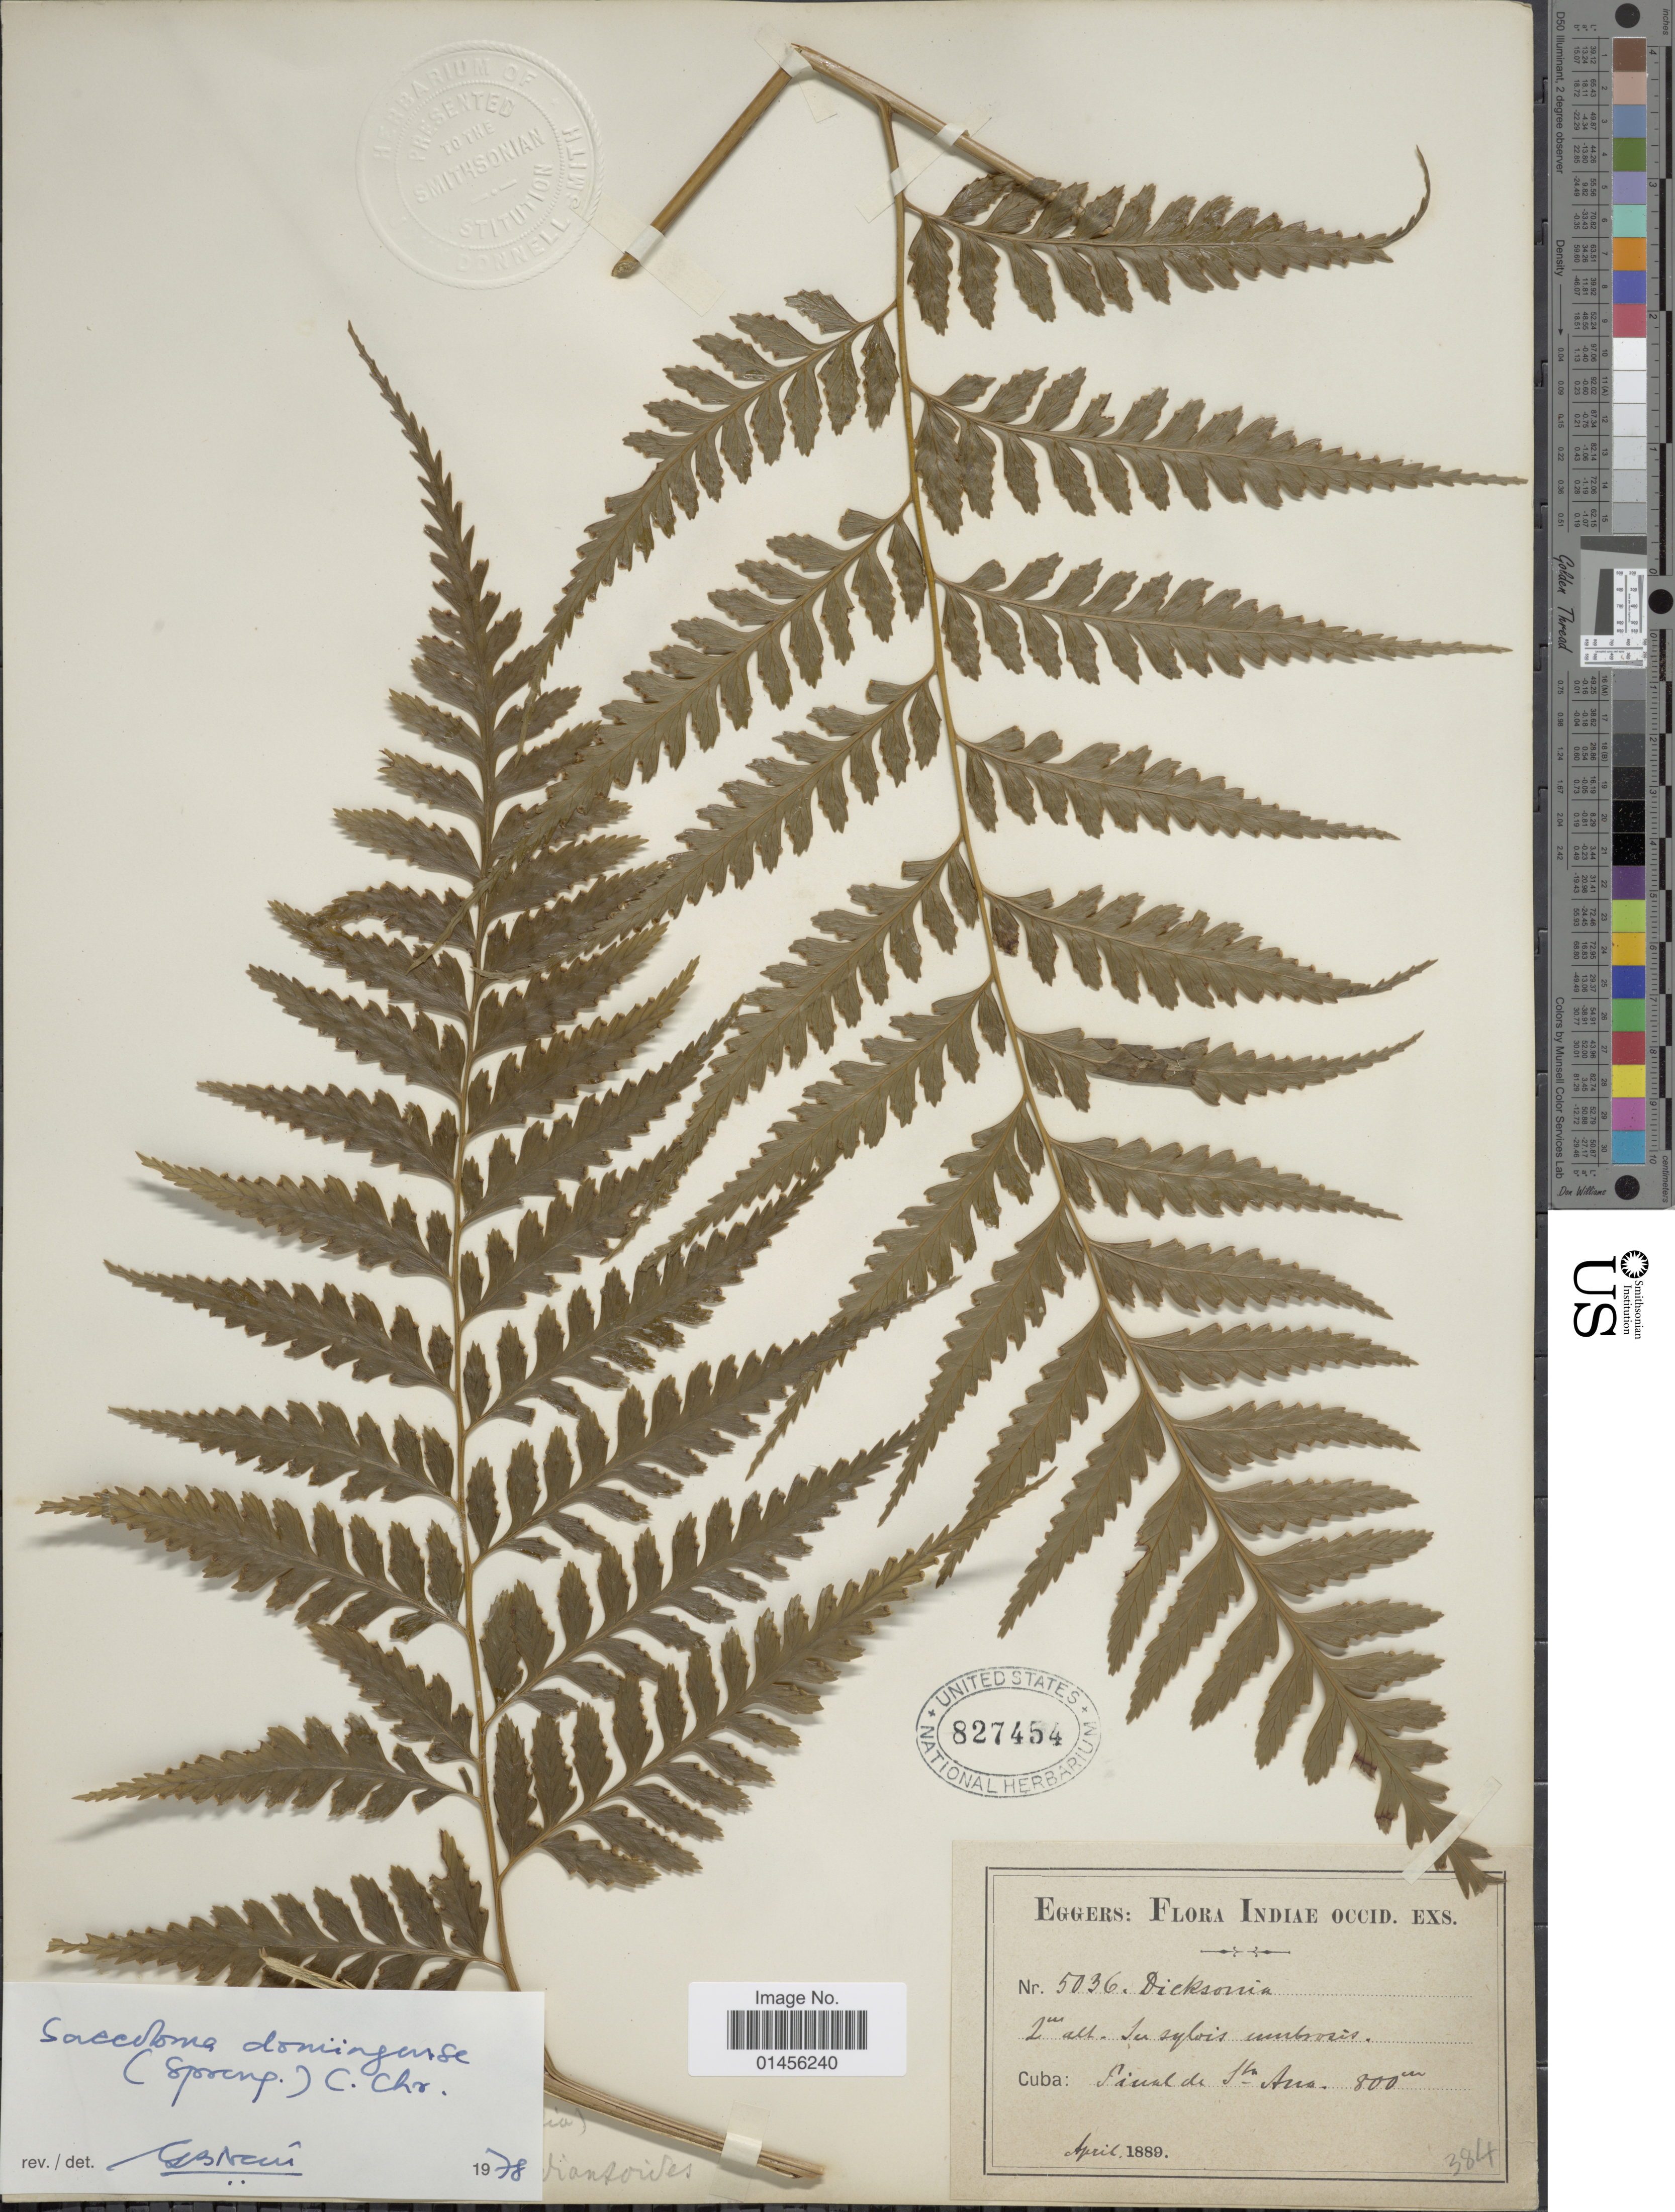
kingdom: Plantae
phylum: Tracheophyta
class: Polypodiopsida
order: Polypodiales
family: Saccolomataceae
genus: Saccoloma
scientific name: Saccoloma domingense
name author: (Spreng.) C. Chr.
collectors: -. Eggers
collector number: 5036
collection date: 1889-04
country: Cuba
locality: Final de St. Ana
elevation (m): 800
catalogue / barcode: US 827454